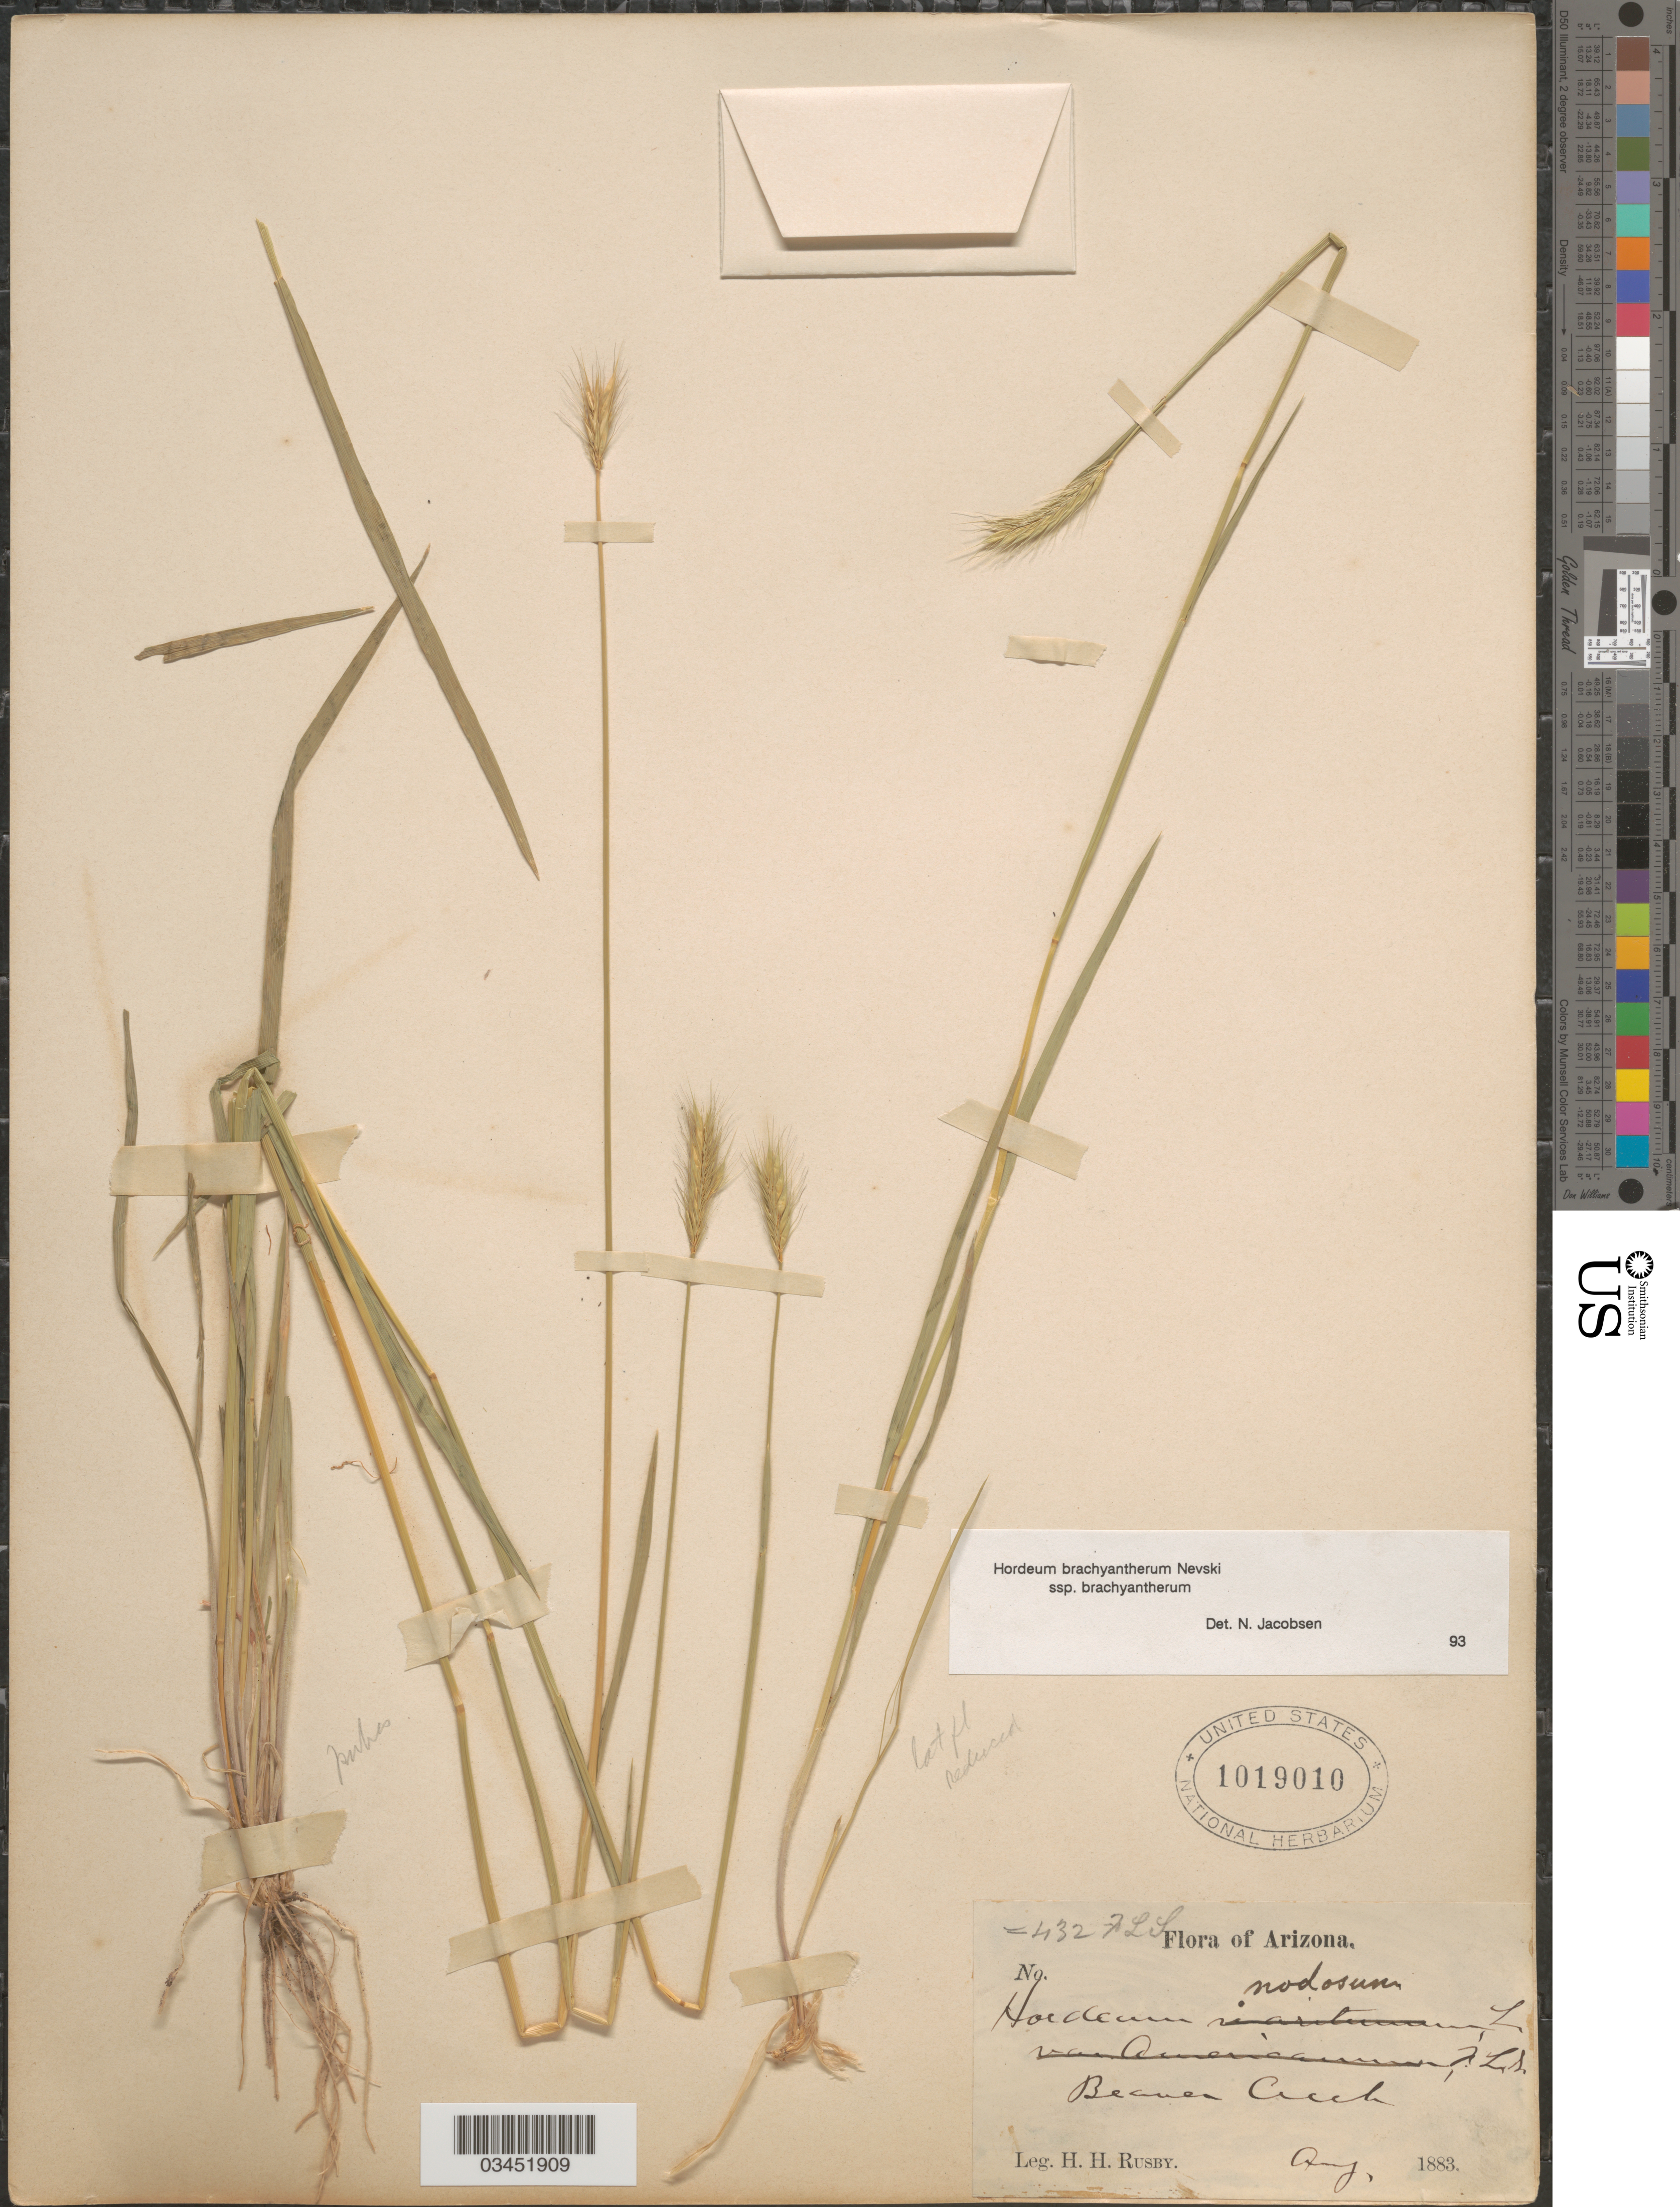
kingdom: Plantae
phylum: Tracheophyta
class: Liliopsida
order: Poales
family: Poaceae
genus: Hordeum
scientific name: Hordeum brachyantherum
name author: Nevski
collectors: H. H. Rusby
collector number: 432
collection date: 1883-08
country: United States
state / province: Arizona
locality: Beaver Creek.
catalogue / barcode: US 1019010